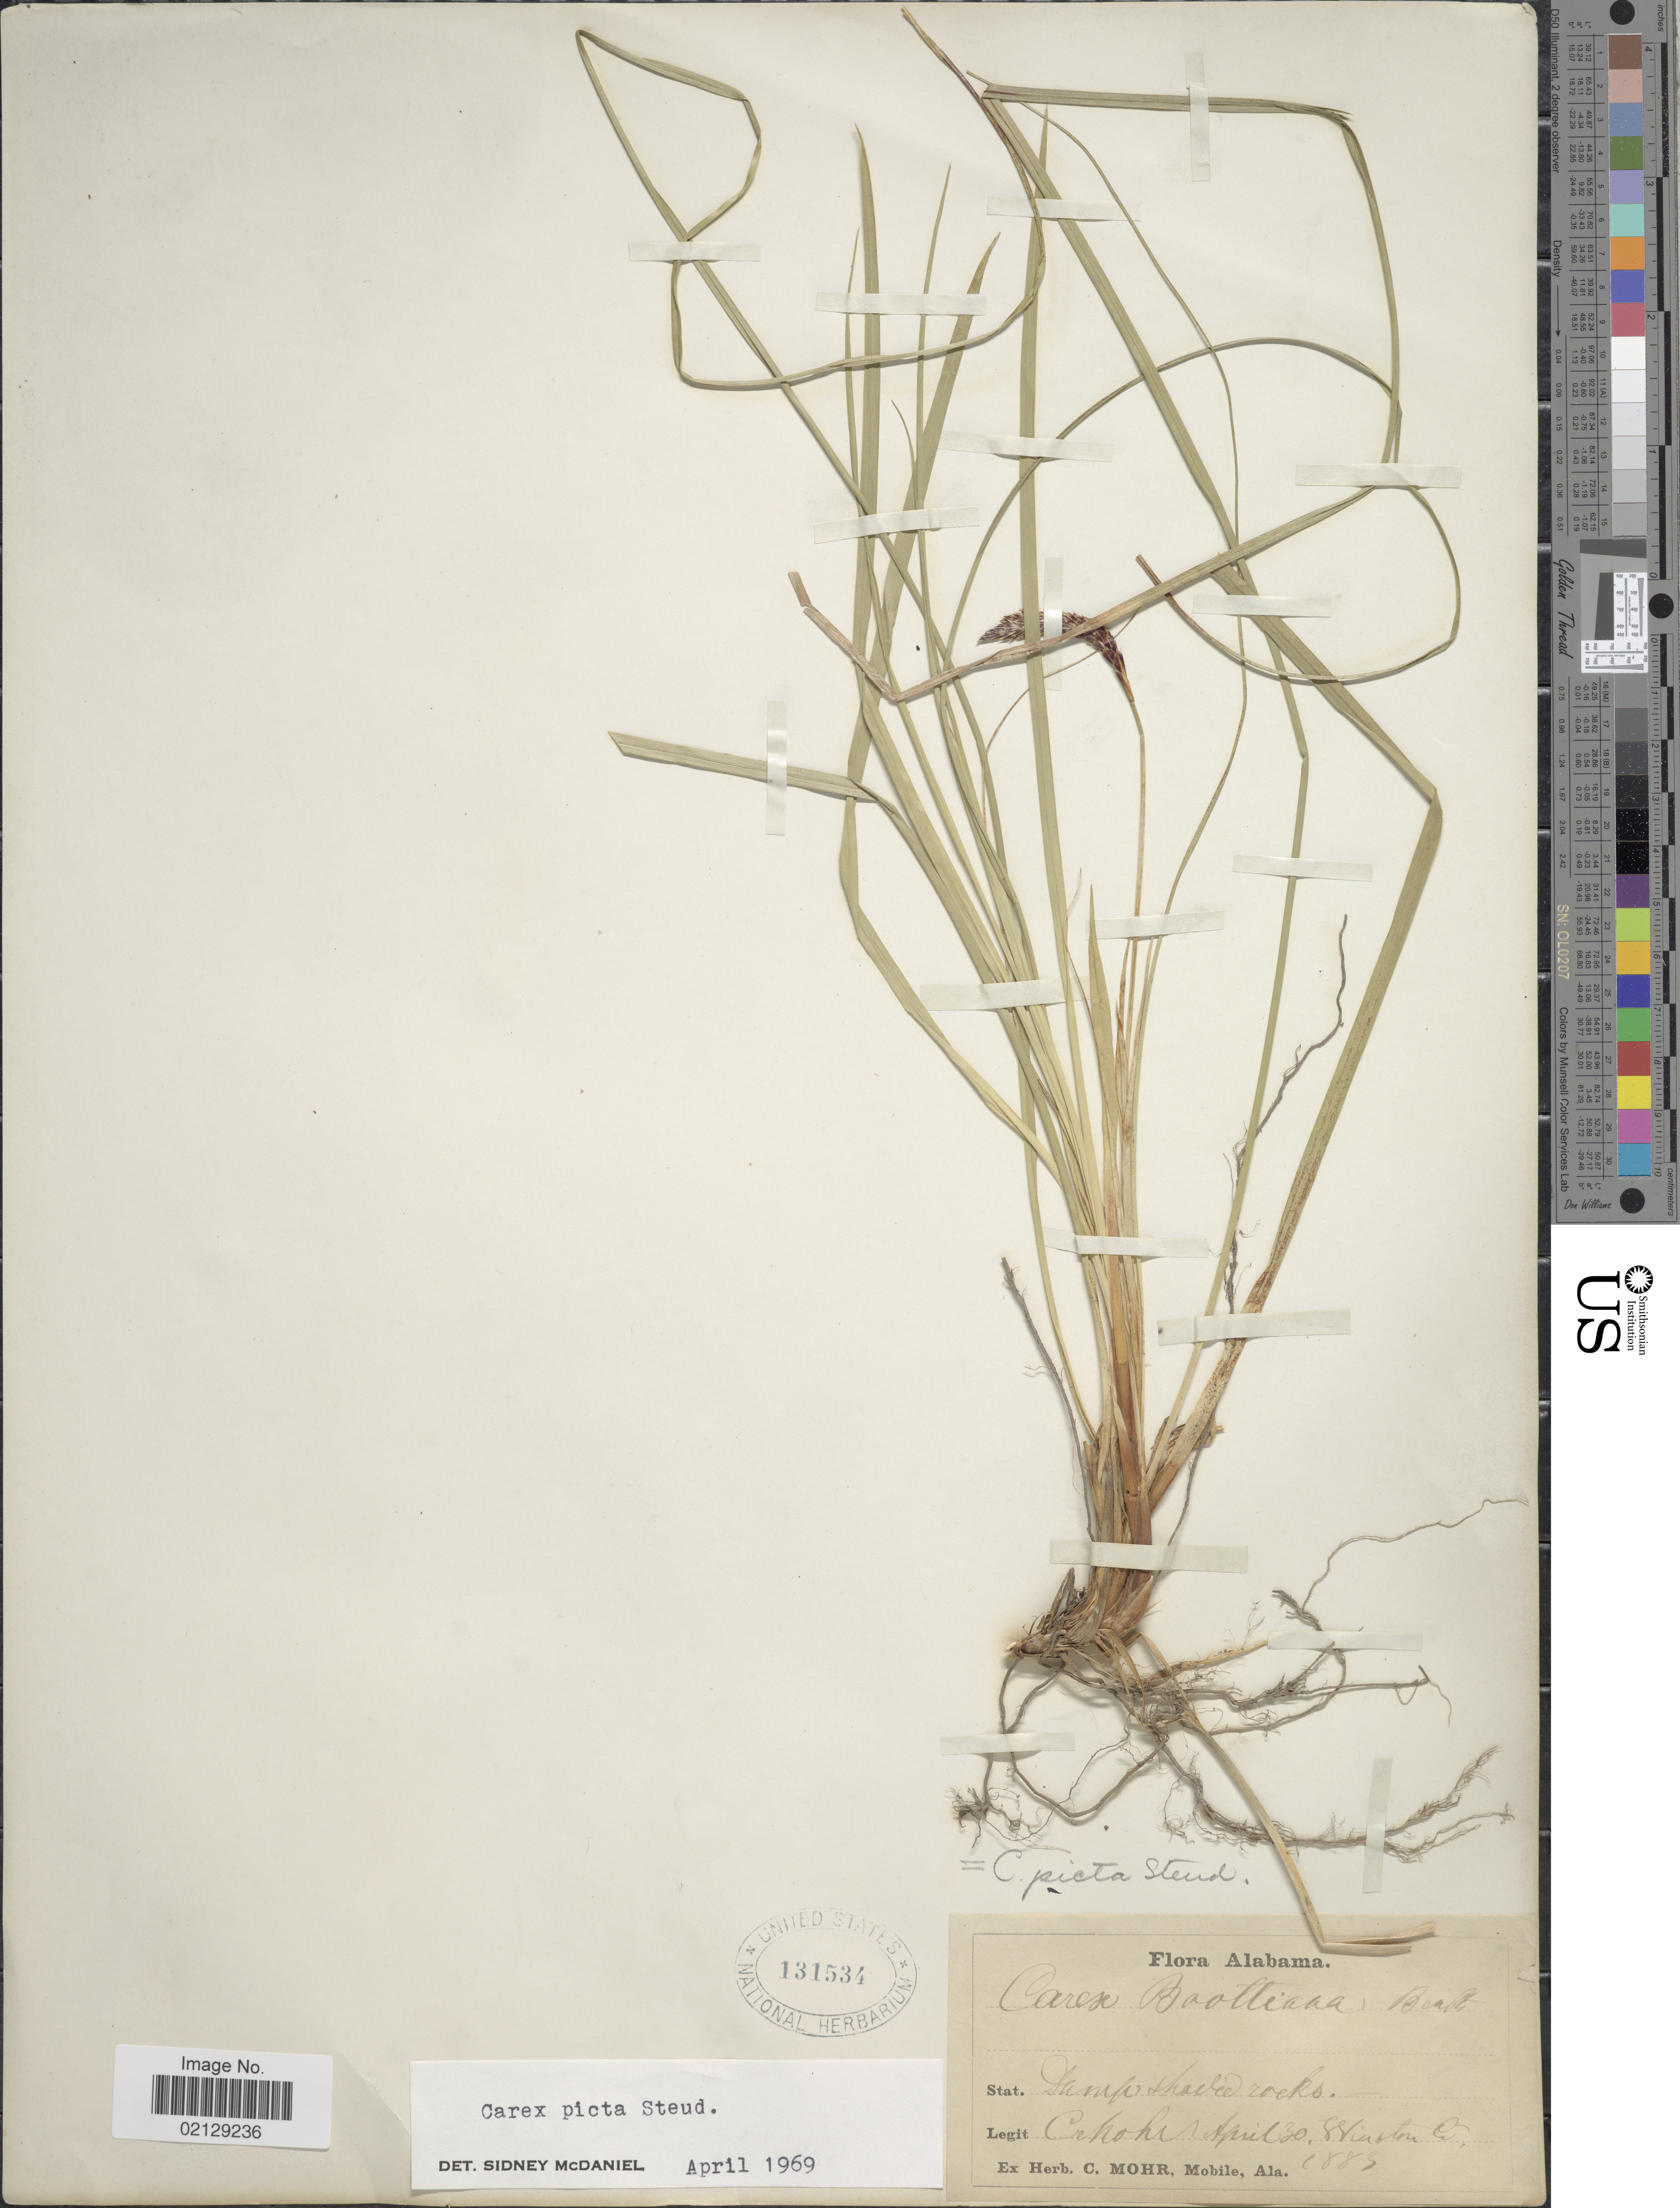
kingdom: Plantae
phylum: Tracheophyta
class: Liliopsida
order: Poales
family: Cyperaceae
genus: Carex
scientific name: Carex picta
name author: Steud.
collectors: C. T. Mohr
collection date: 1885-04-30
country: United States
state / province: Alabama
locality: Winston Co.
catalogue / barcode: US 131534